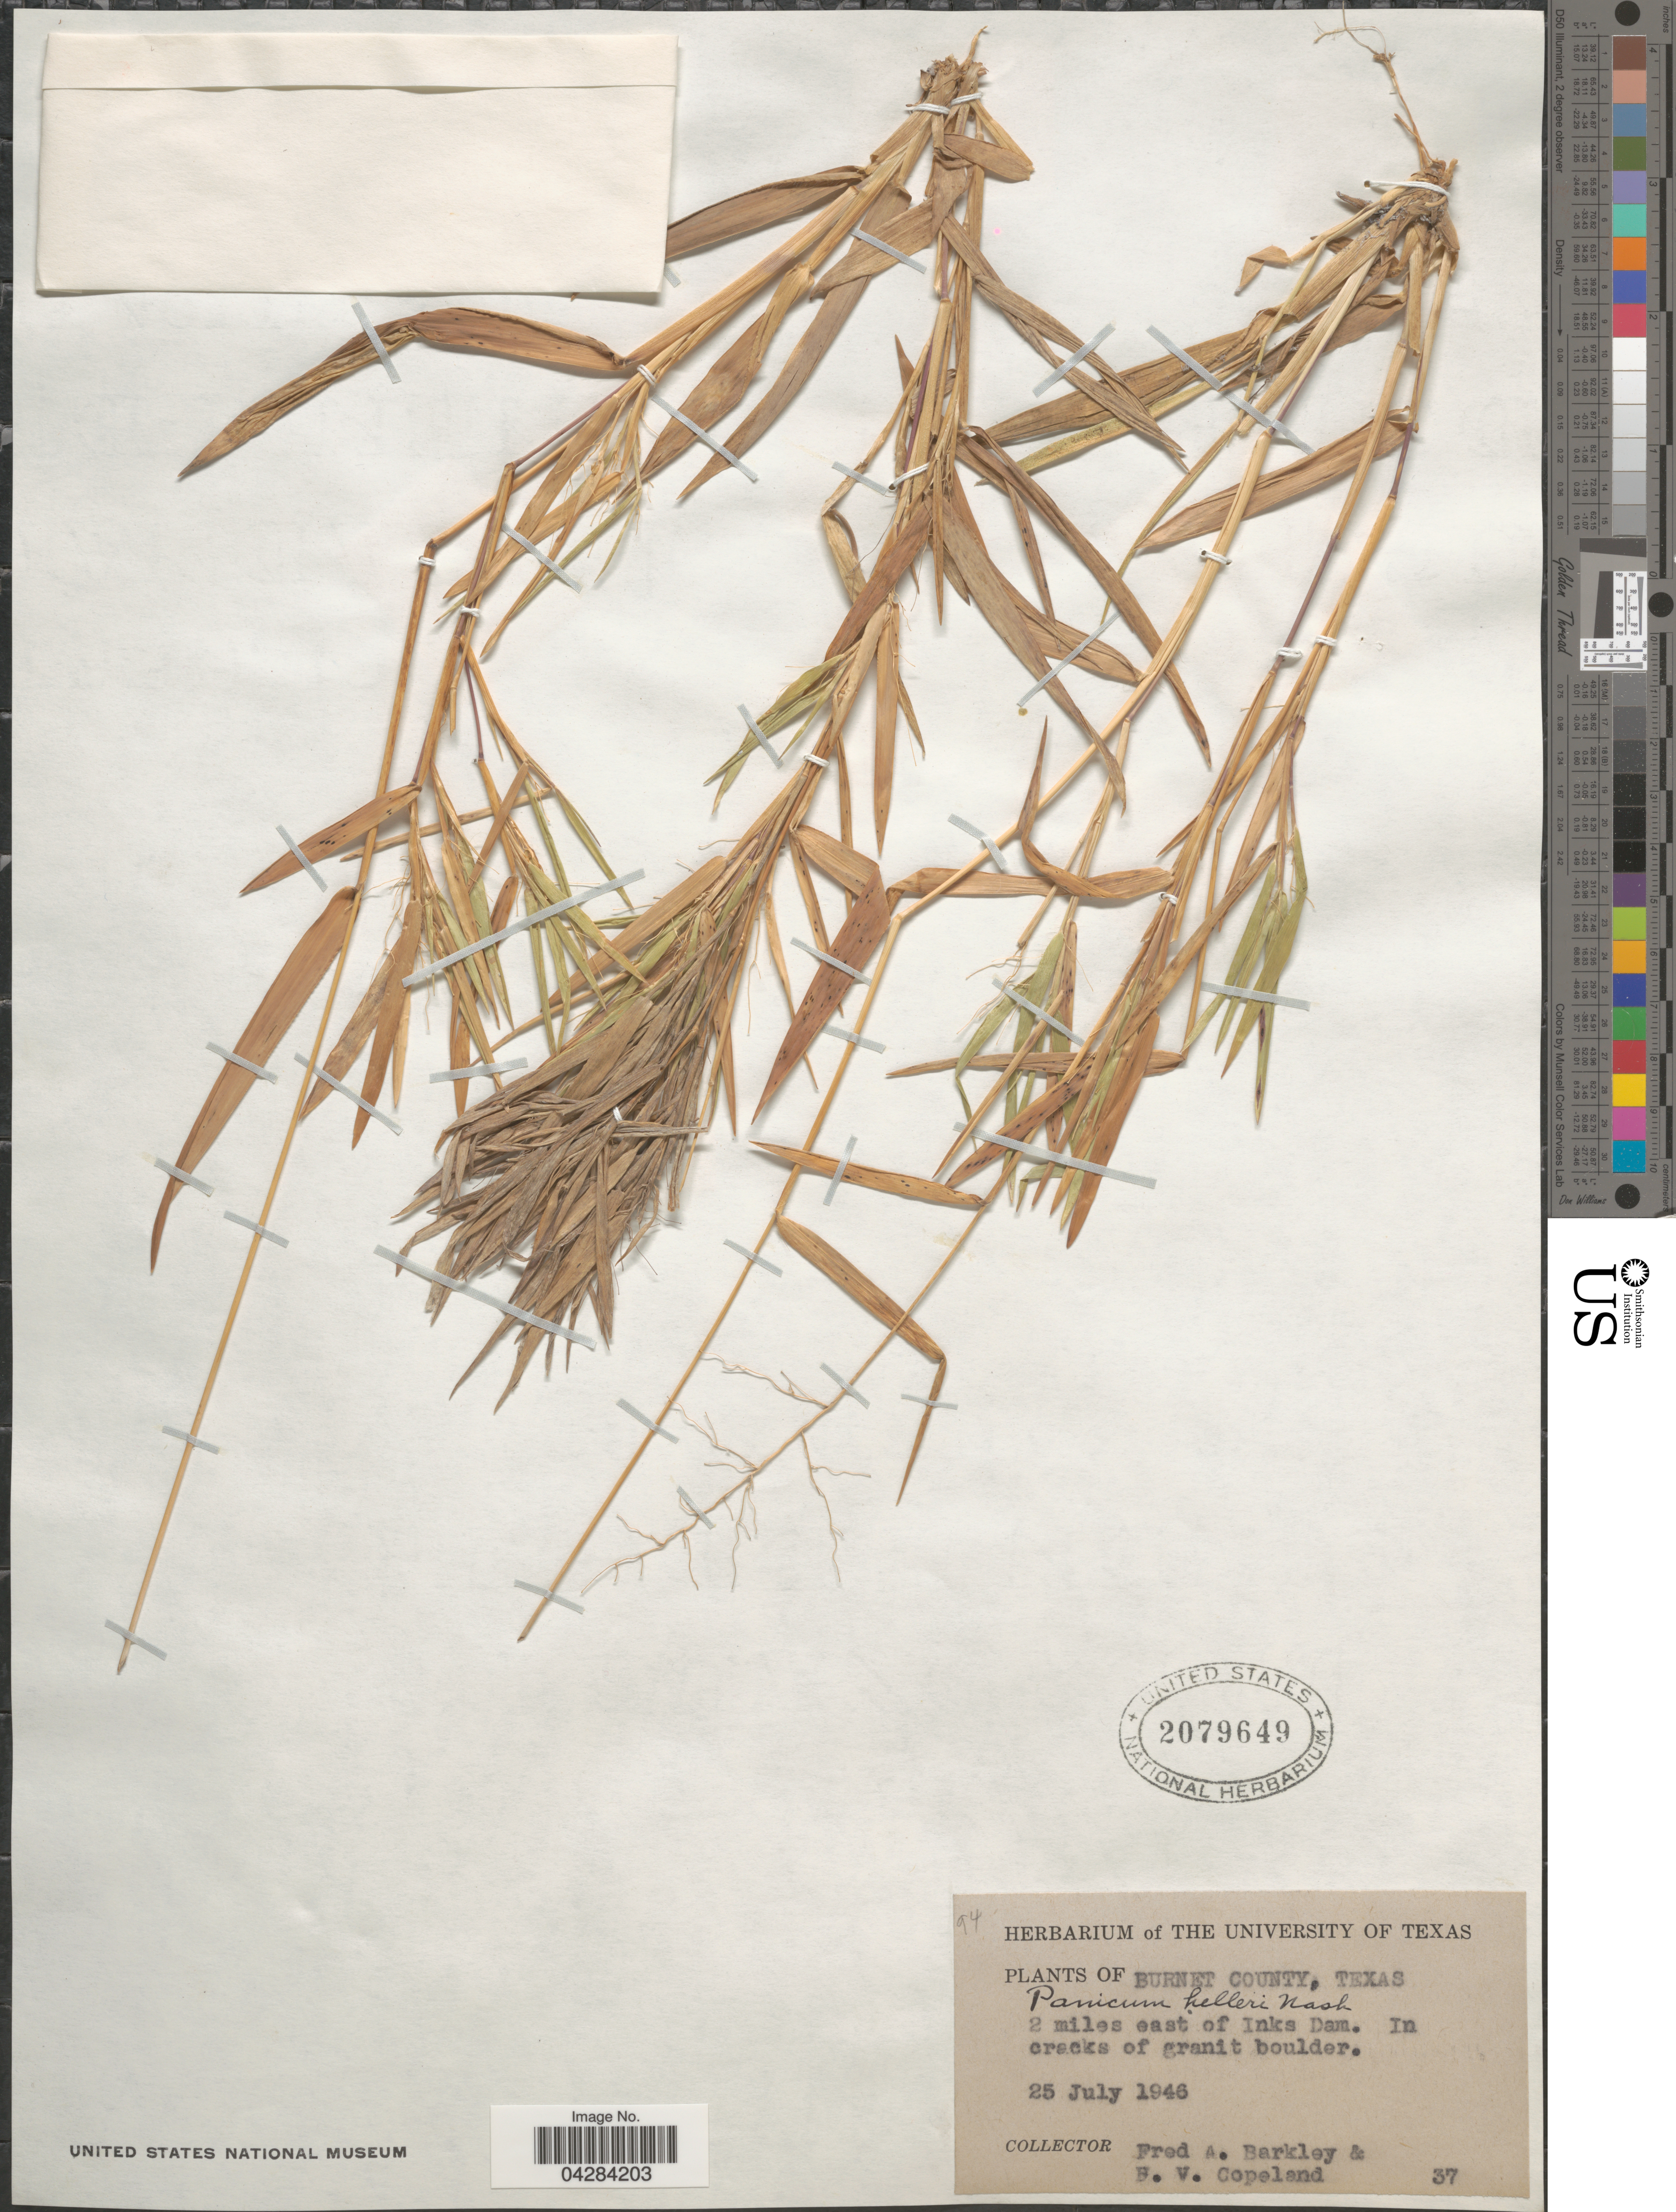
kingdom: Plantae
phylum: Tracheophyta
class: Liliopsida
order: Poales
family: Poaceae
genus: Dichanthelium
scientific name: Dichanthelium oligosanthes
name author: (Schult.) Gould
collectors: F. A. Barkley & H. V. Copeland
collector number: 37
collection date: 1946-07-25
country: United States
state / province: Texas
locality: Burnet County. 2 miles east of Inks Dam. In cracks of granit boulder.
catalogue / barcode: US 2079649